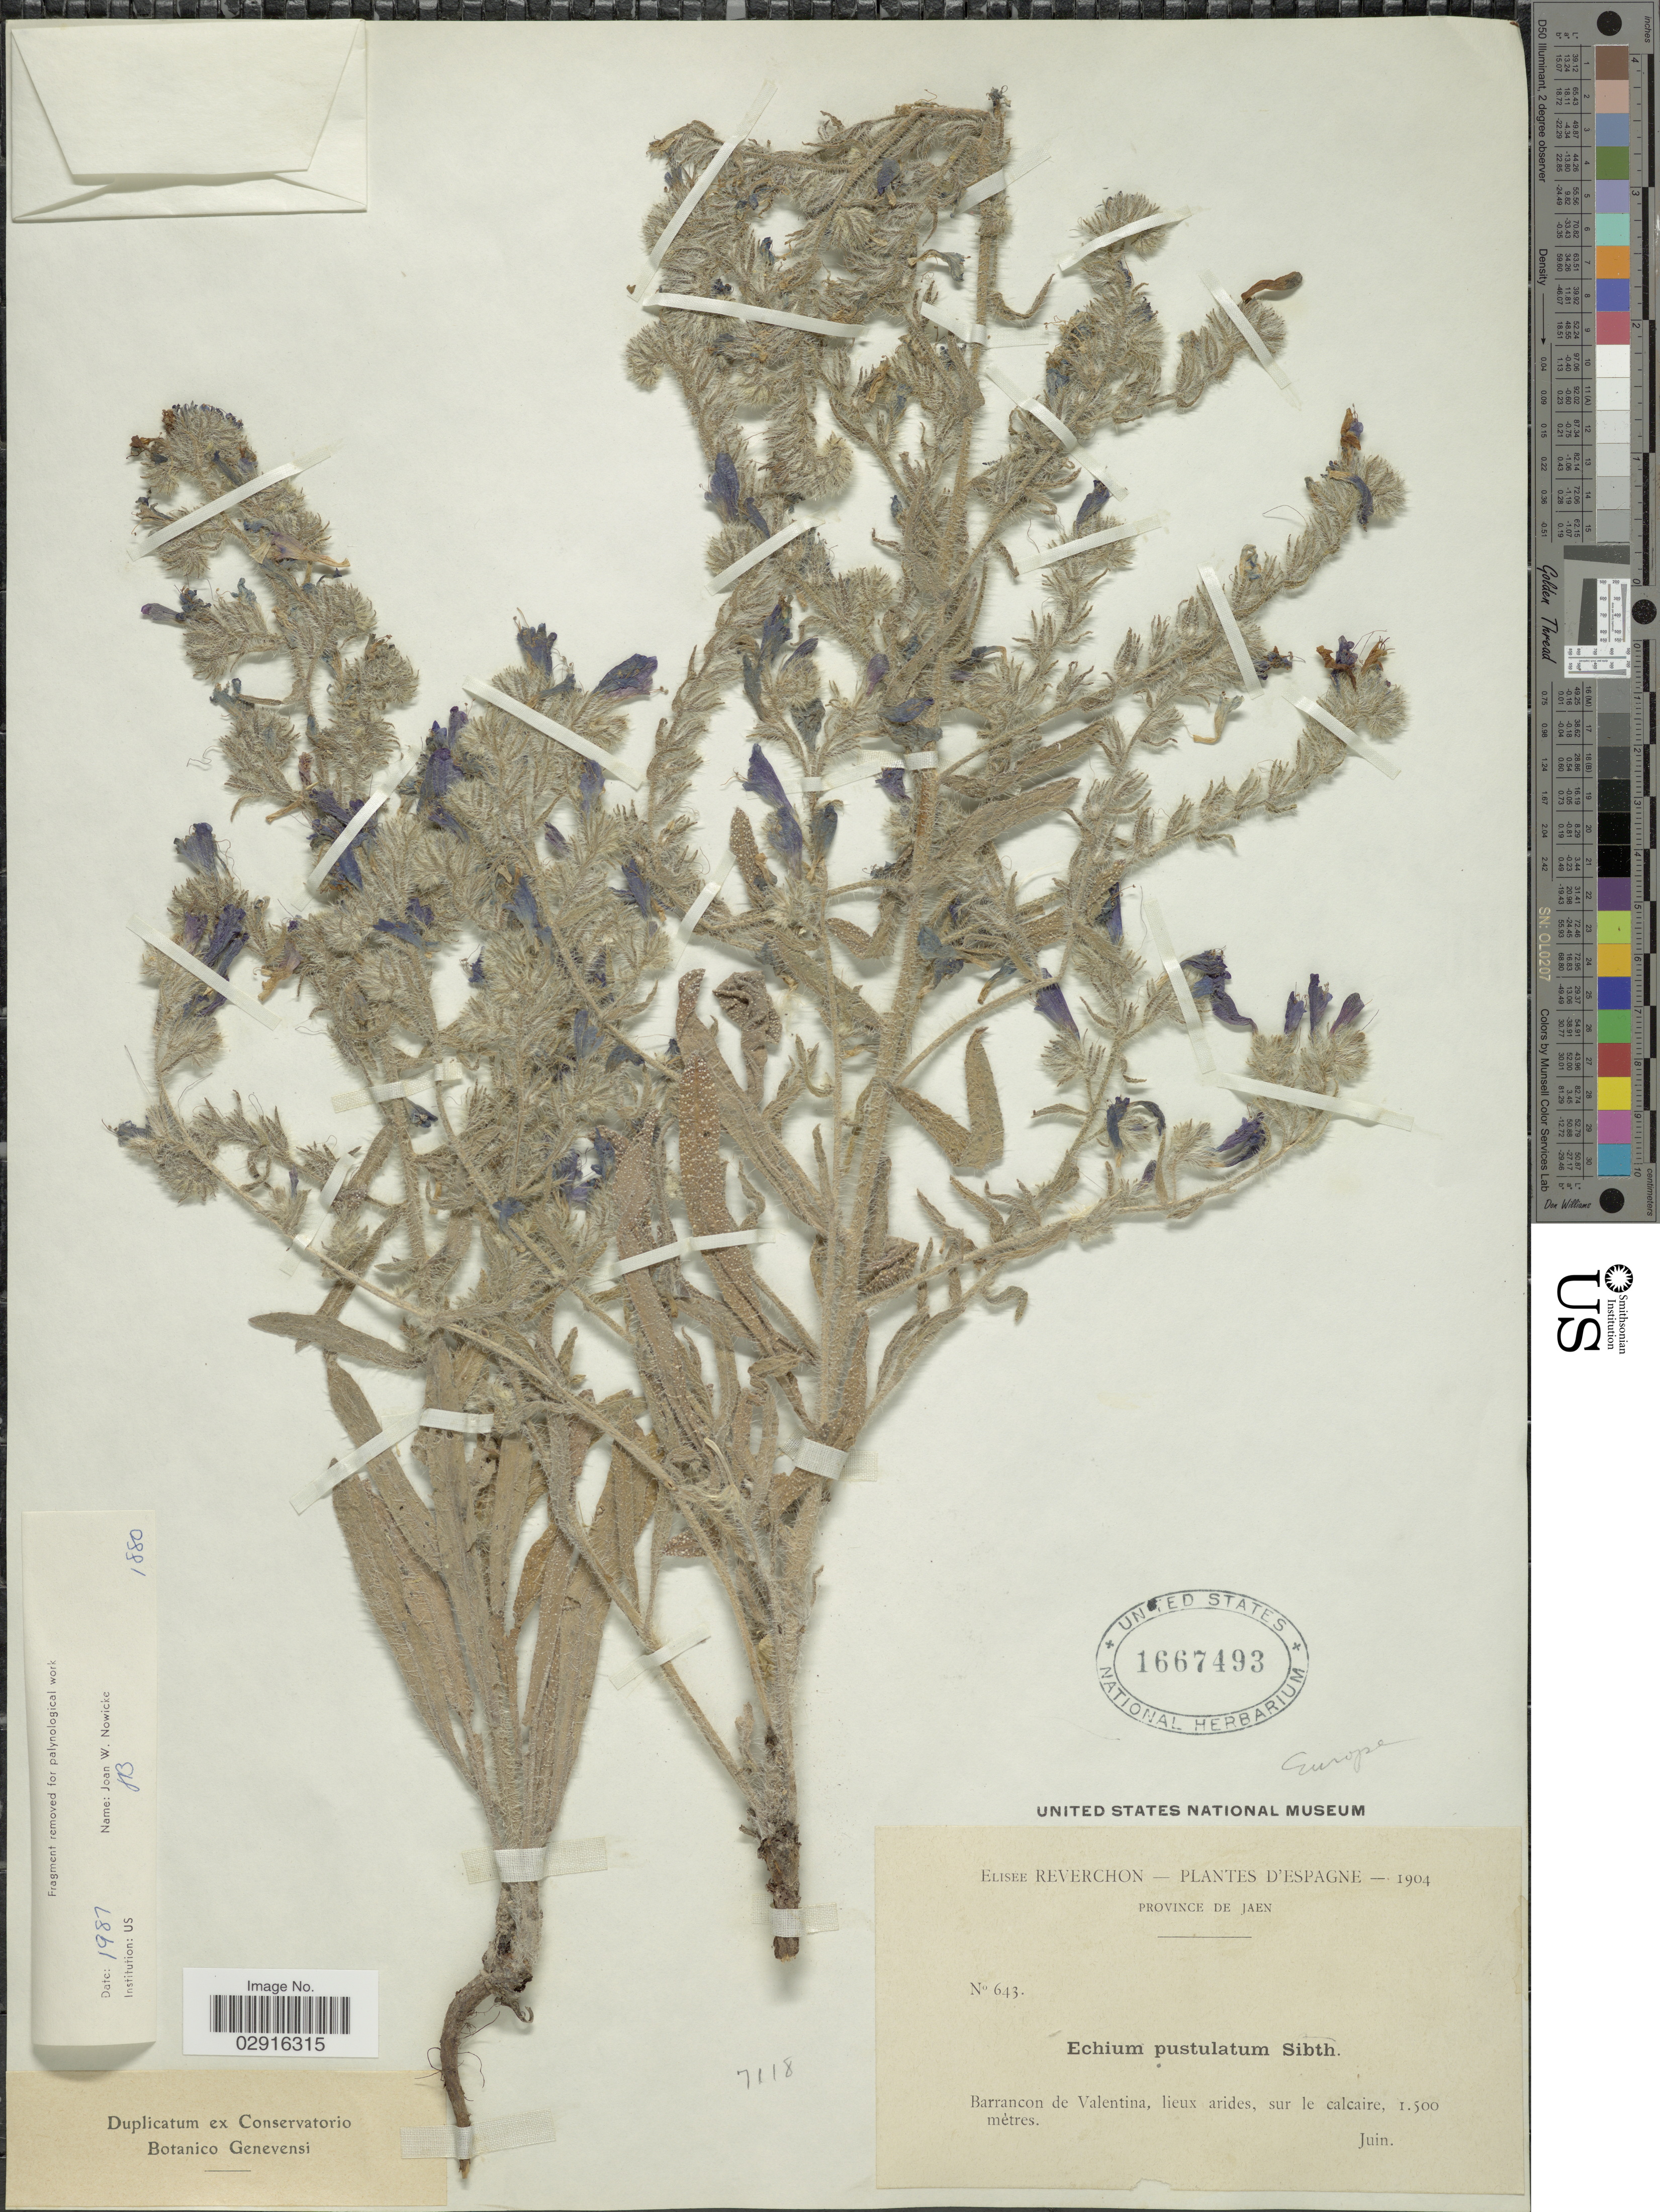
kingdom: Plantae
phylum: Tracheophyta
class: Magnoliopsida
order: Boraginales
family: Boraginaceae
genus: Echium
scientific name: Echium pustulatum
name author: Sm.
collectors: E. Reverchon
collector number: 643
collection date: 1904-06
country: Spain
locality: Province de Jaen. Barracon de Valentina, lieux arides, surle calcaire.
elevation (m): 1500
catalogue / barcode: US 1667493